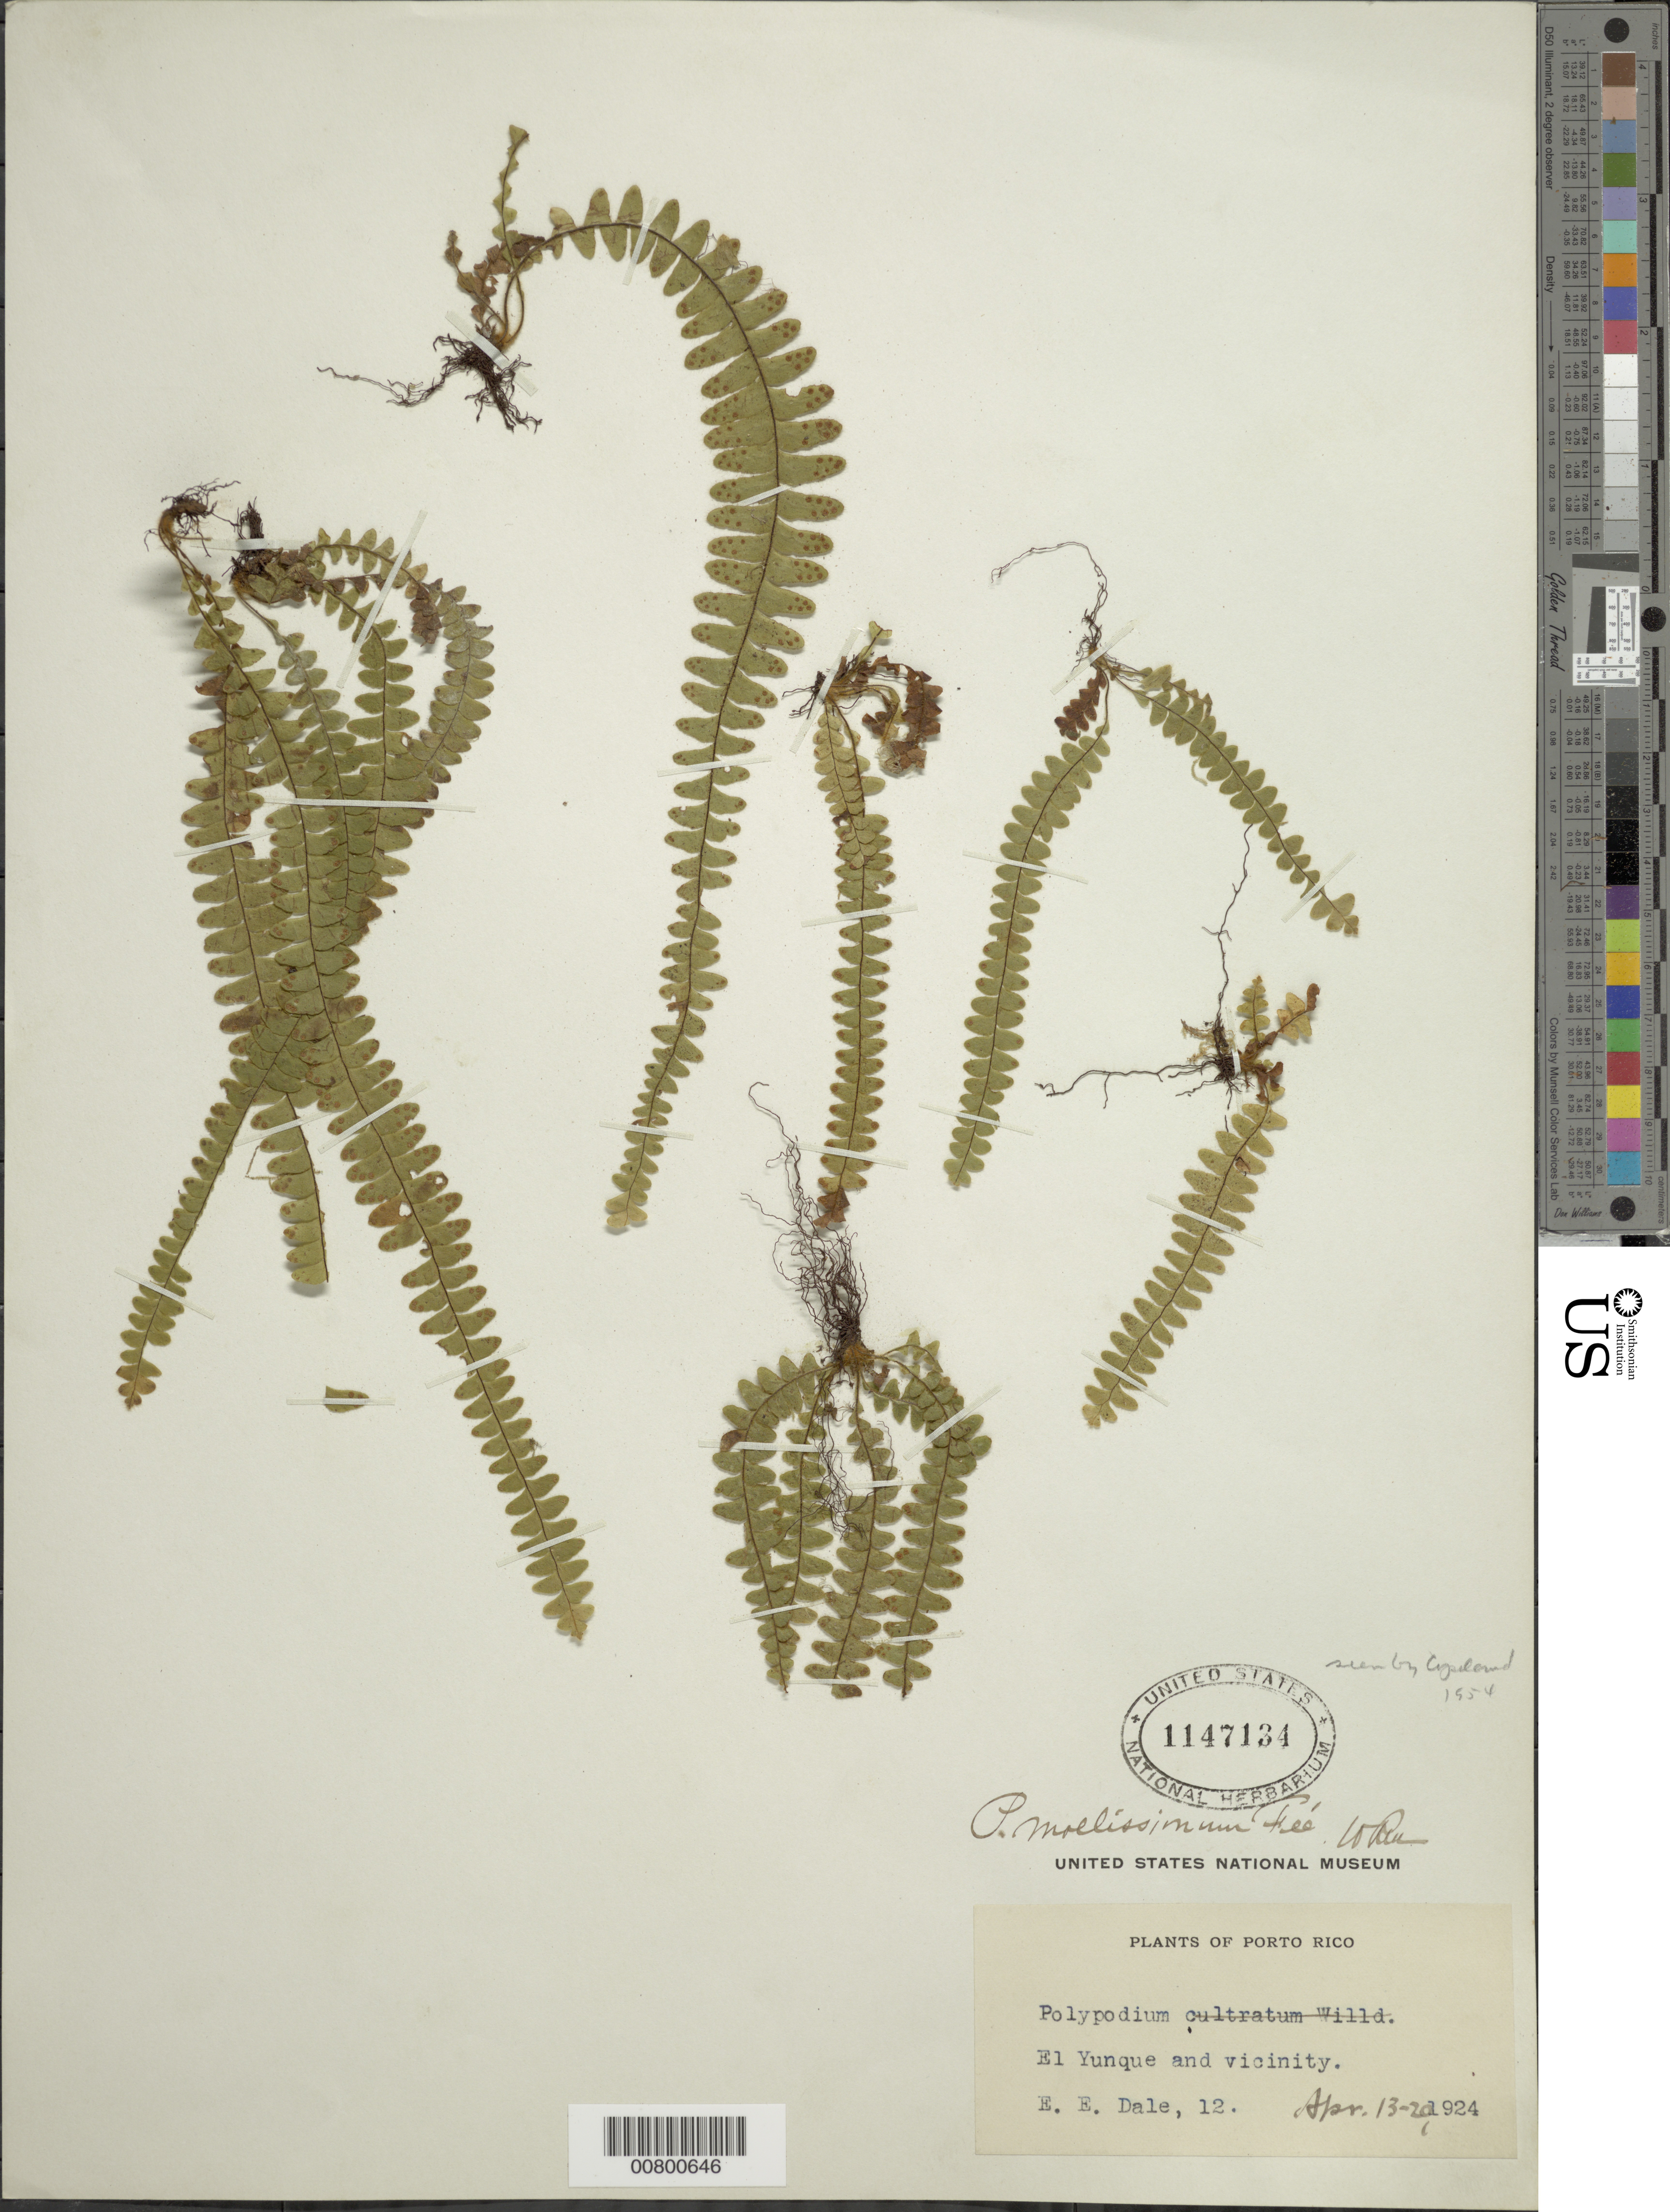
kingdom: Plantae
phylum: Tracheophyta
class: Polypodiopsida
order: Polypodiales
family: Polypodiaceae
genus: Alansmia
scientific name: Alansmia elastica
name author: (Bory ex Willd.) Moguel & M. Kessler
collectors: E. Dale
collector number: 12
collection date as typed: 13 Apr 1924 to 29 Apr 1924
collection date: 1924-04-13/1924-04-29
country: Puerto Rico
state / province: Río Grande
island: Puerto Rico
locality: El Yunque and vicinity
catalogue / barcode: US 1147134